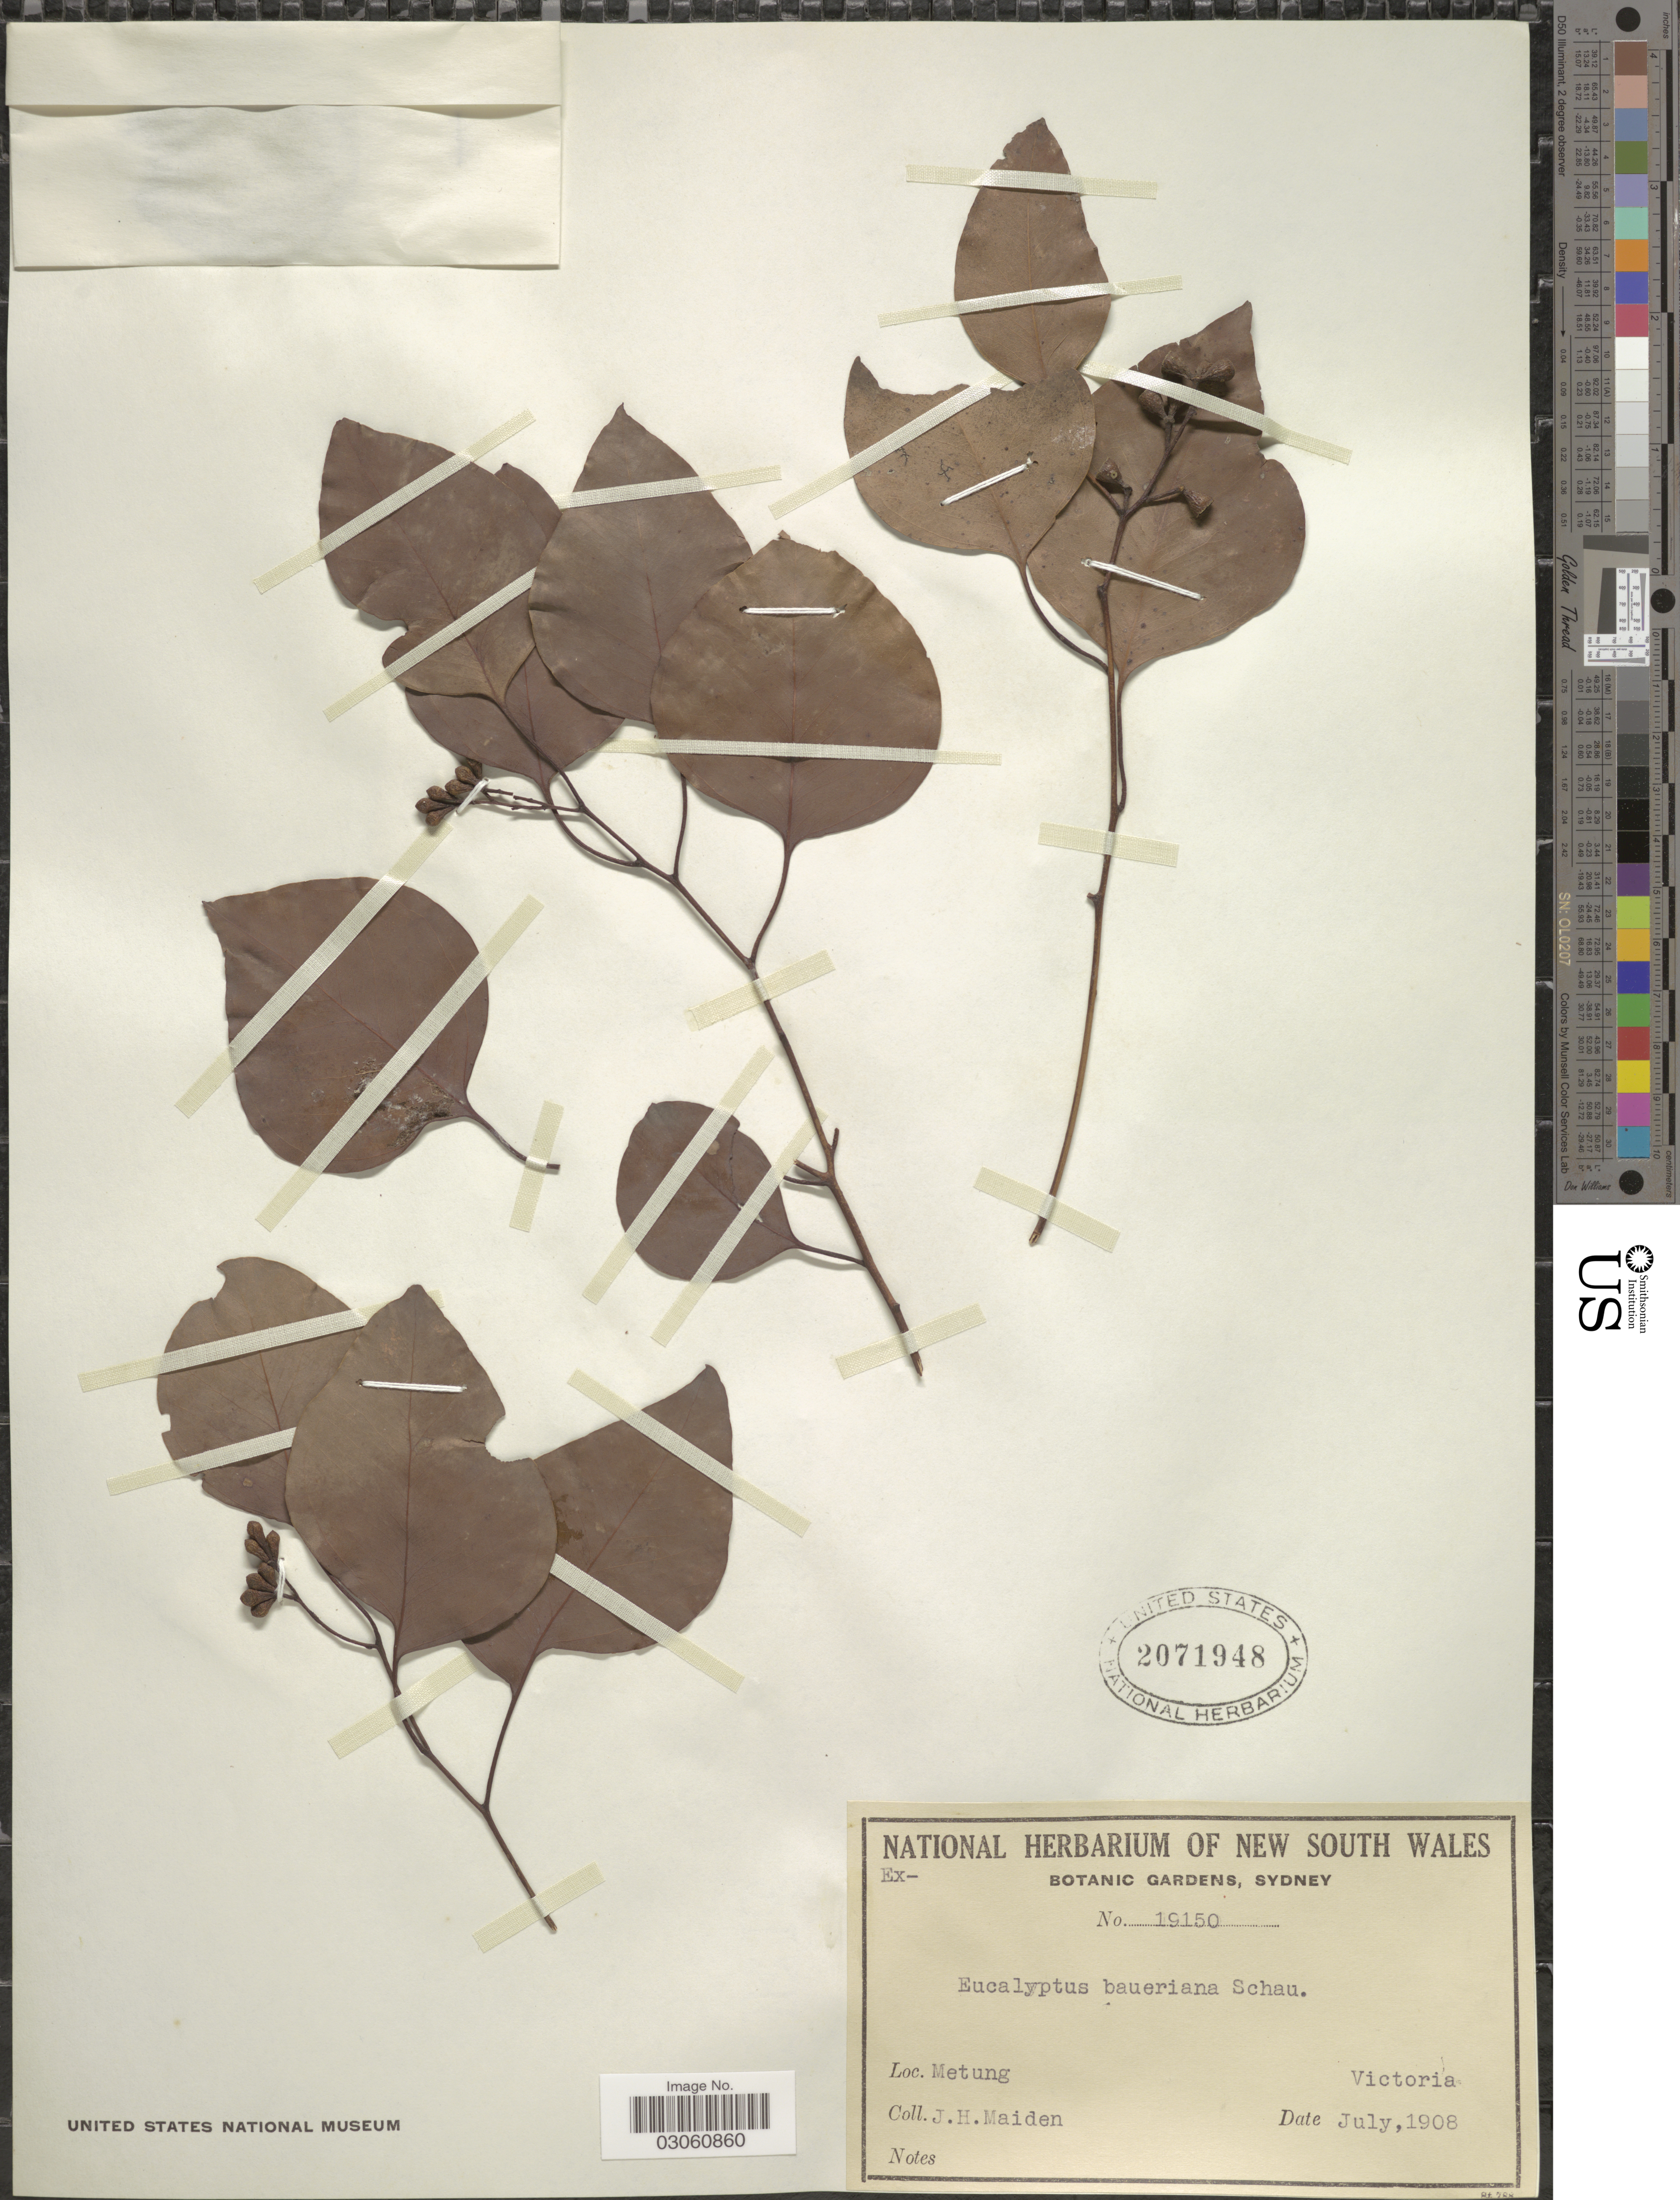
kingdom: Plantae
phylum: Tracheophyta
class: Magnoliopsida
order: Myrtales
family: Myrtaceae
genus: Eucalyptus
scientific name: Eucalyptus baueriana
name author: Schauer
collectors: J. Maiden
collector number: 19150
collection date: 1908-07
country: Australia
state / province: Victoria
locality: Metung, Victoria.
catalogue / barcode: US 2071948